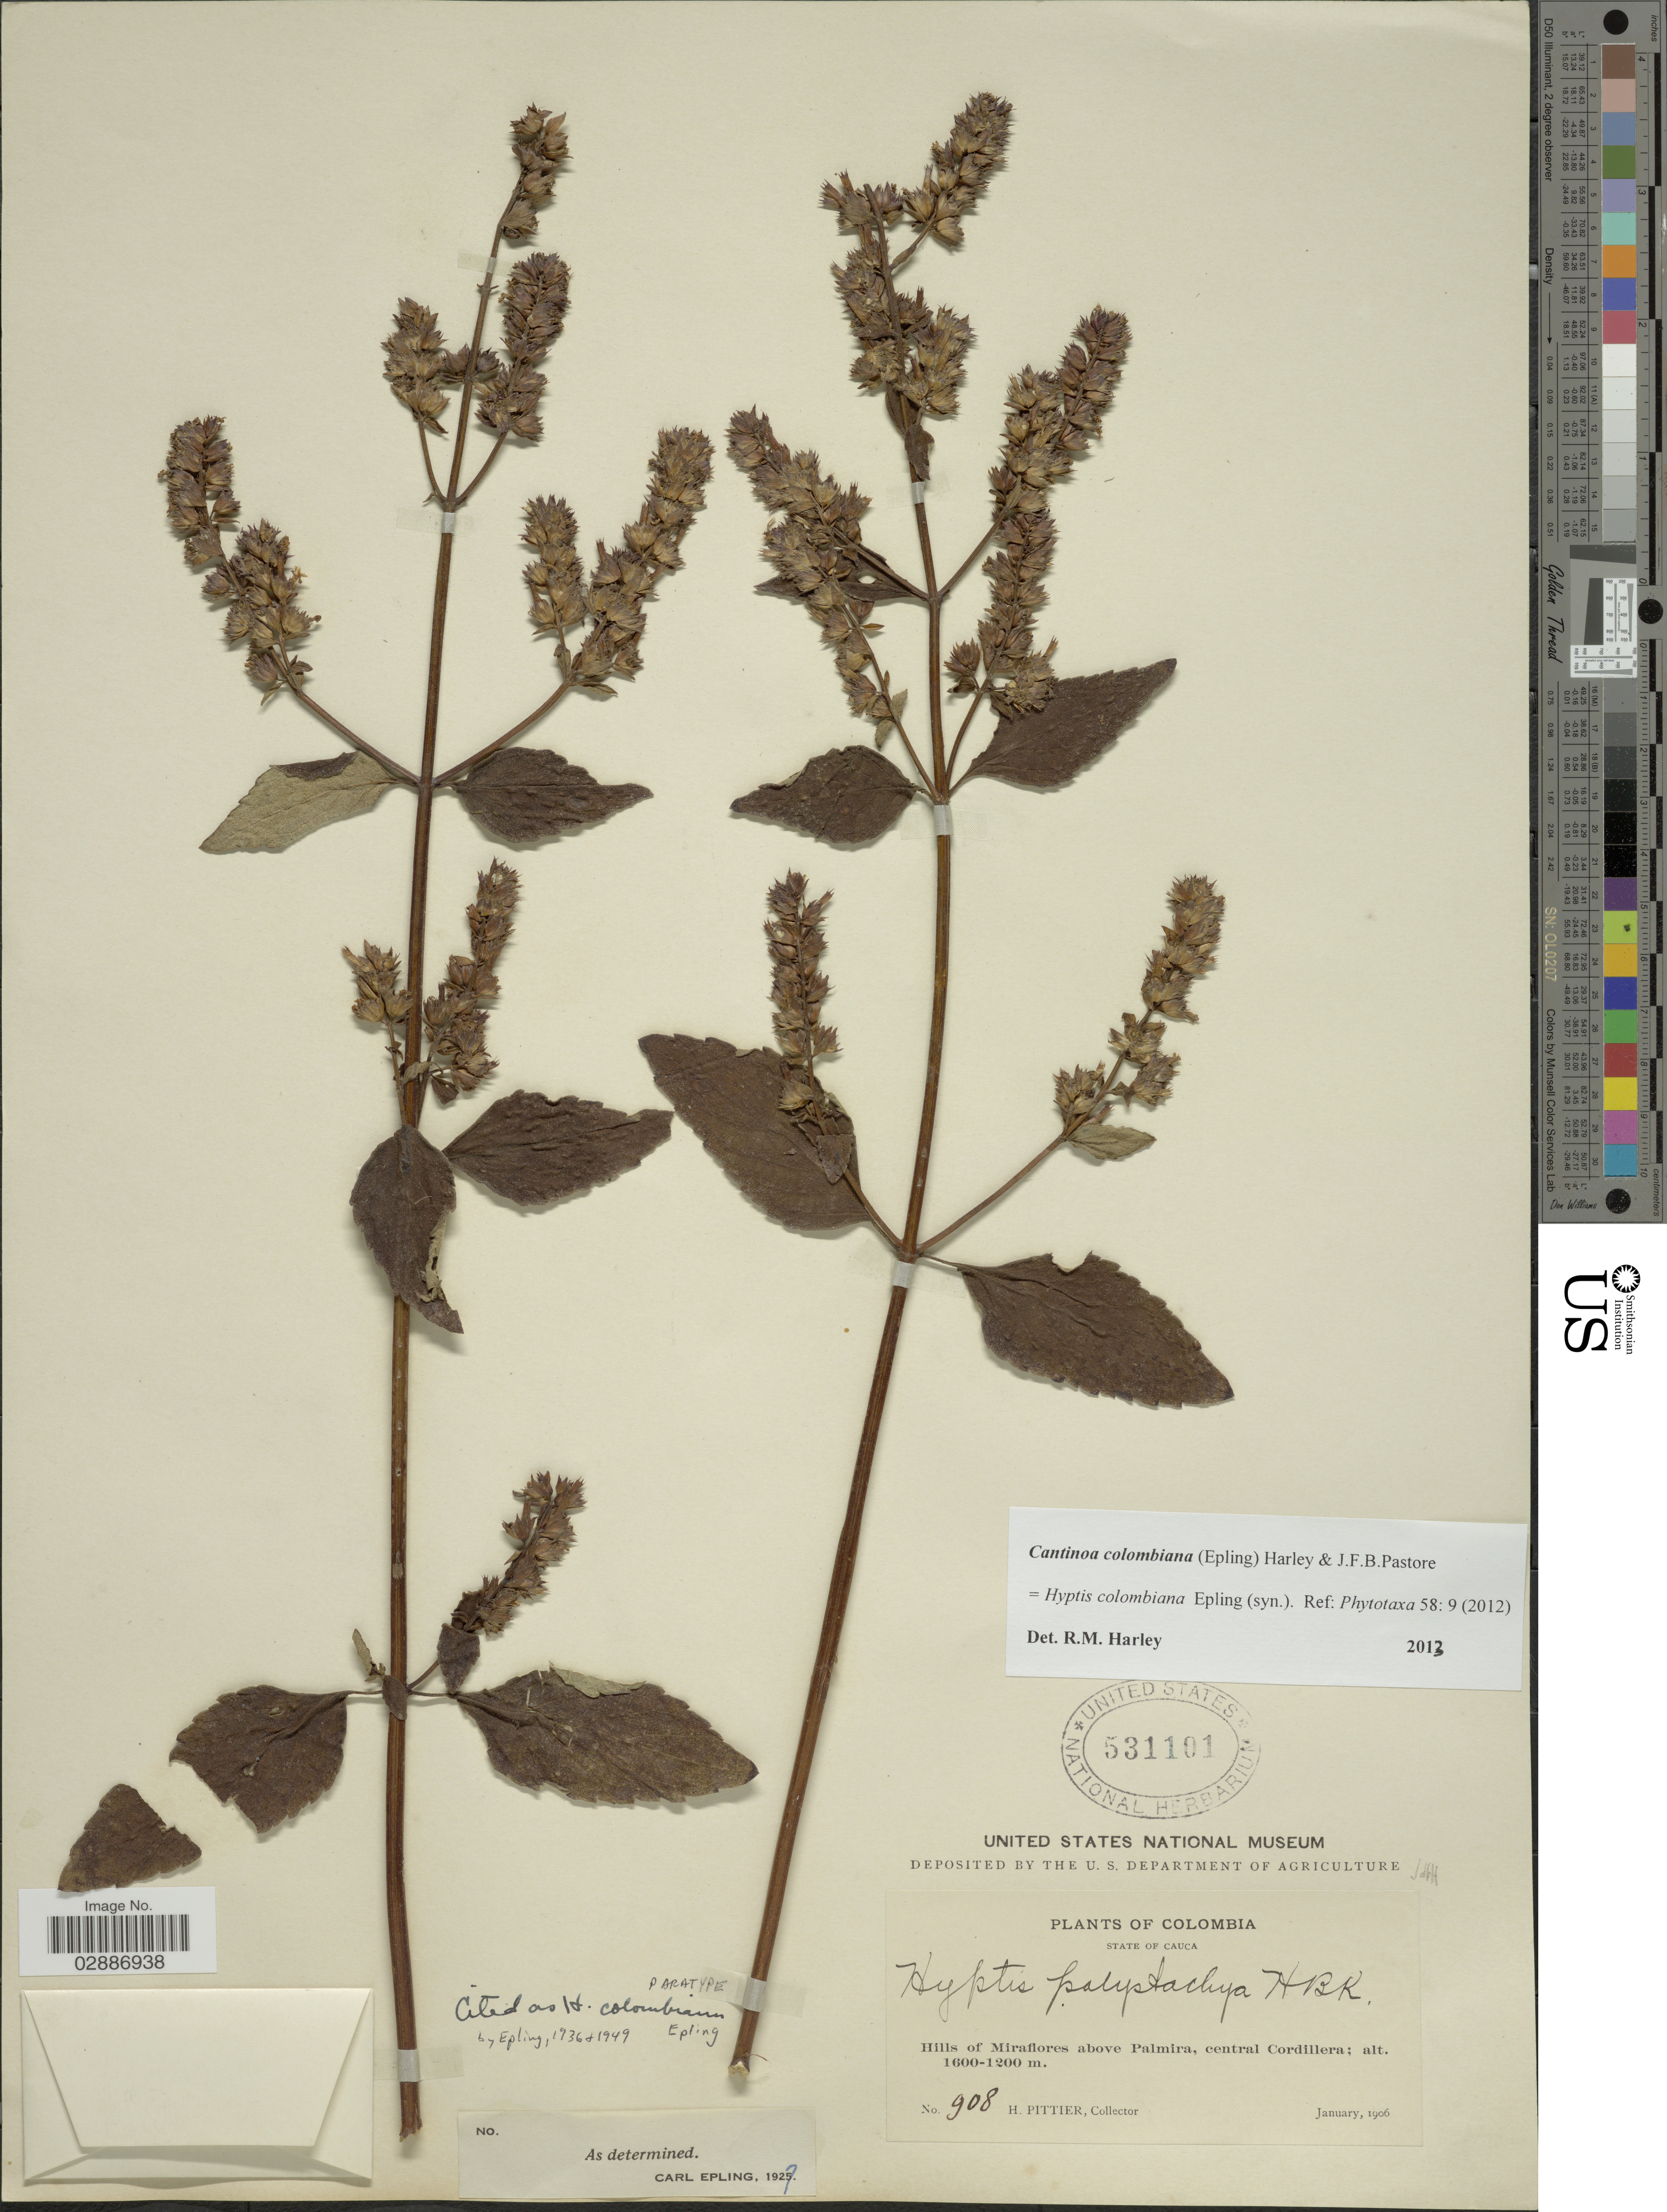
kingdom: Plantae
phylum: Tracheophyta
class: Magnoliopsida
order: Lamiales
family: Lamiaceae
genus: Cantinoa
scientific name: Cantinoa colombiana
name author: (Epling) Harley & J.F.B. Pastore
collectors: H. F. Pittier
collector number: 908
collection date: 1906-01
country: Colombia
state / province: Cauca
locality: Hills of Miraflores above Palmira, central Cordillera.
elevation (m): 1200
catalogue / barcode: US 531101